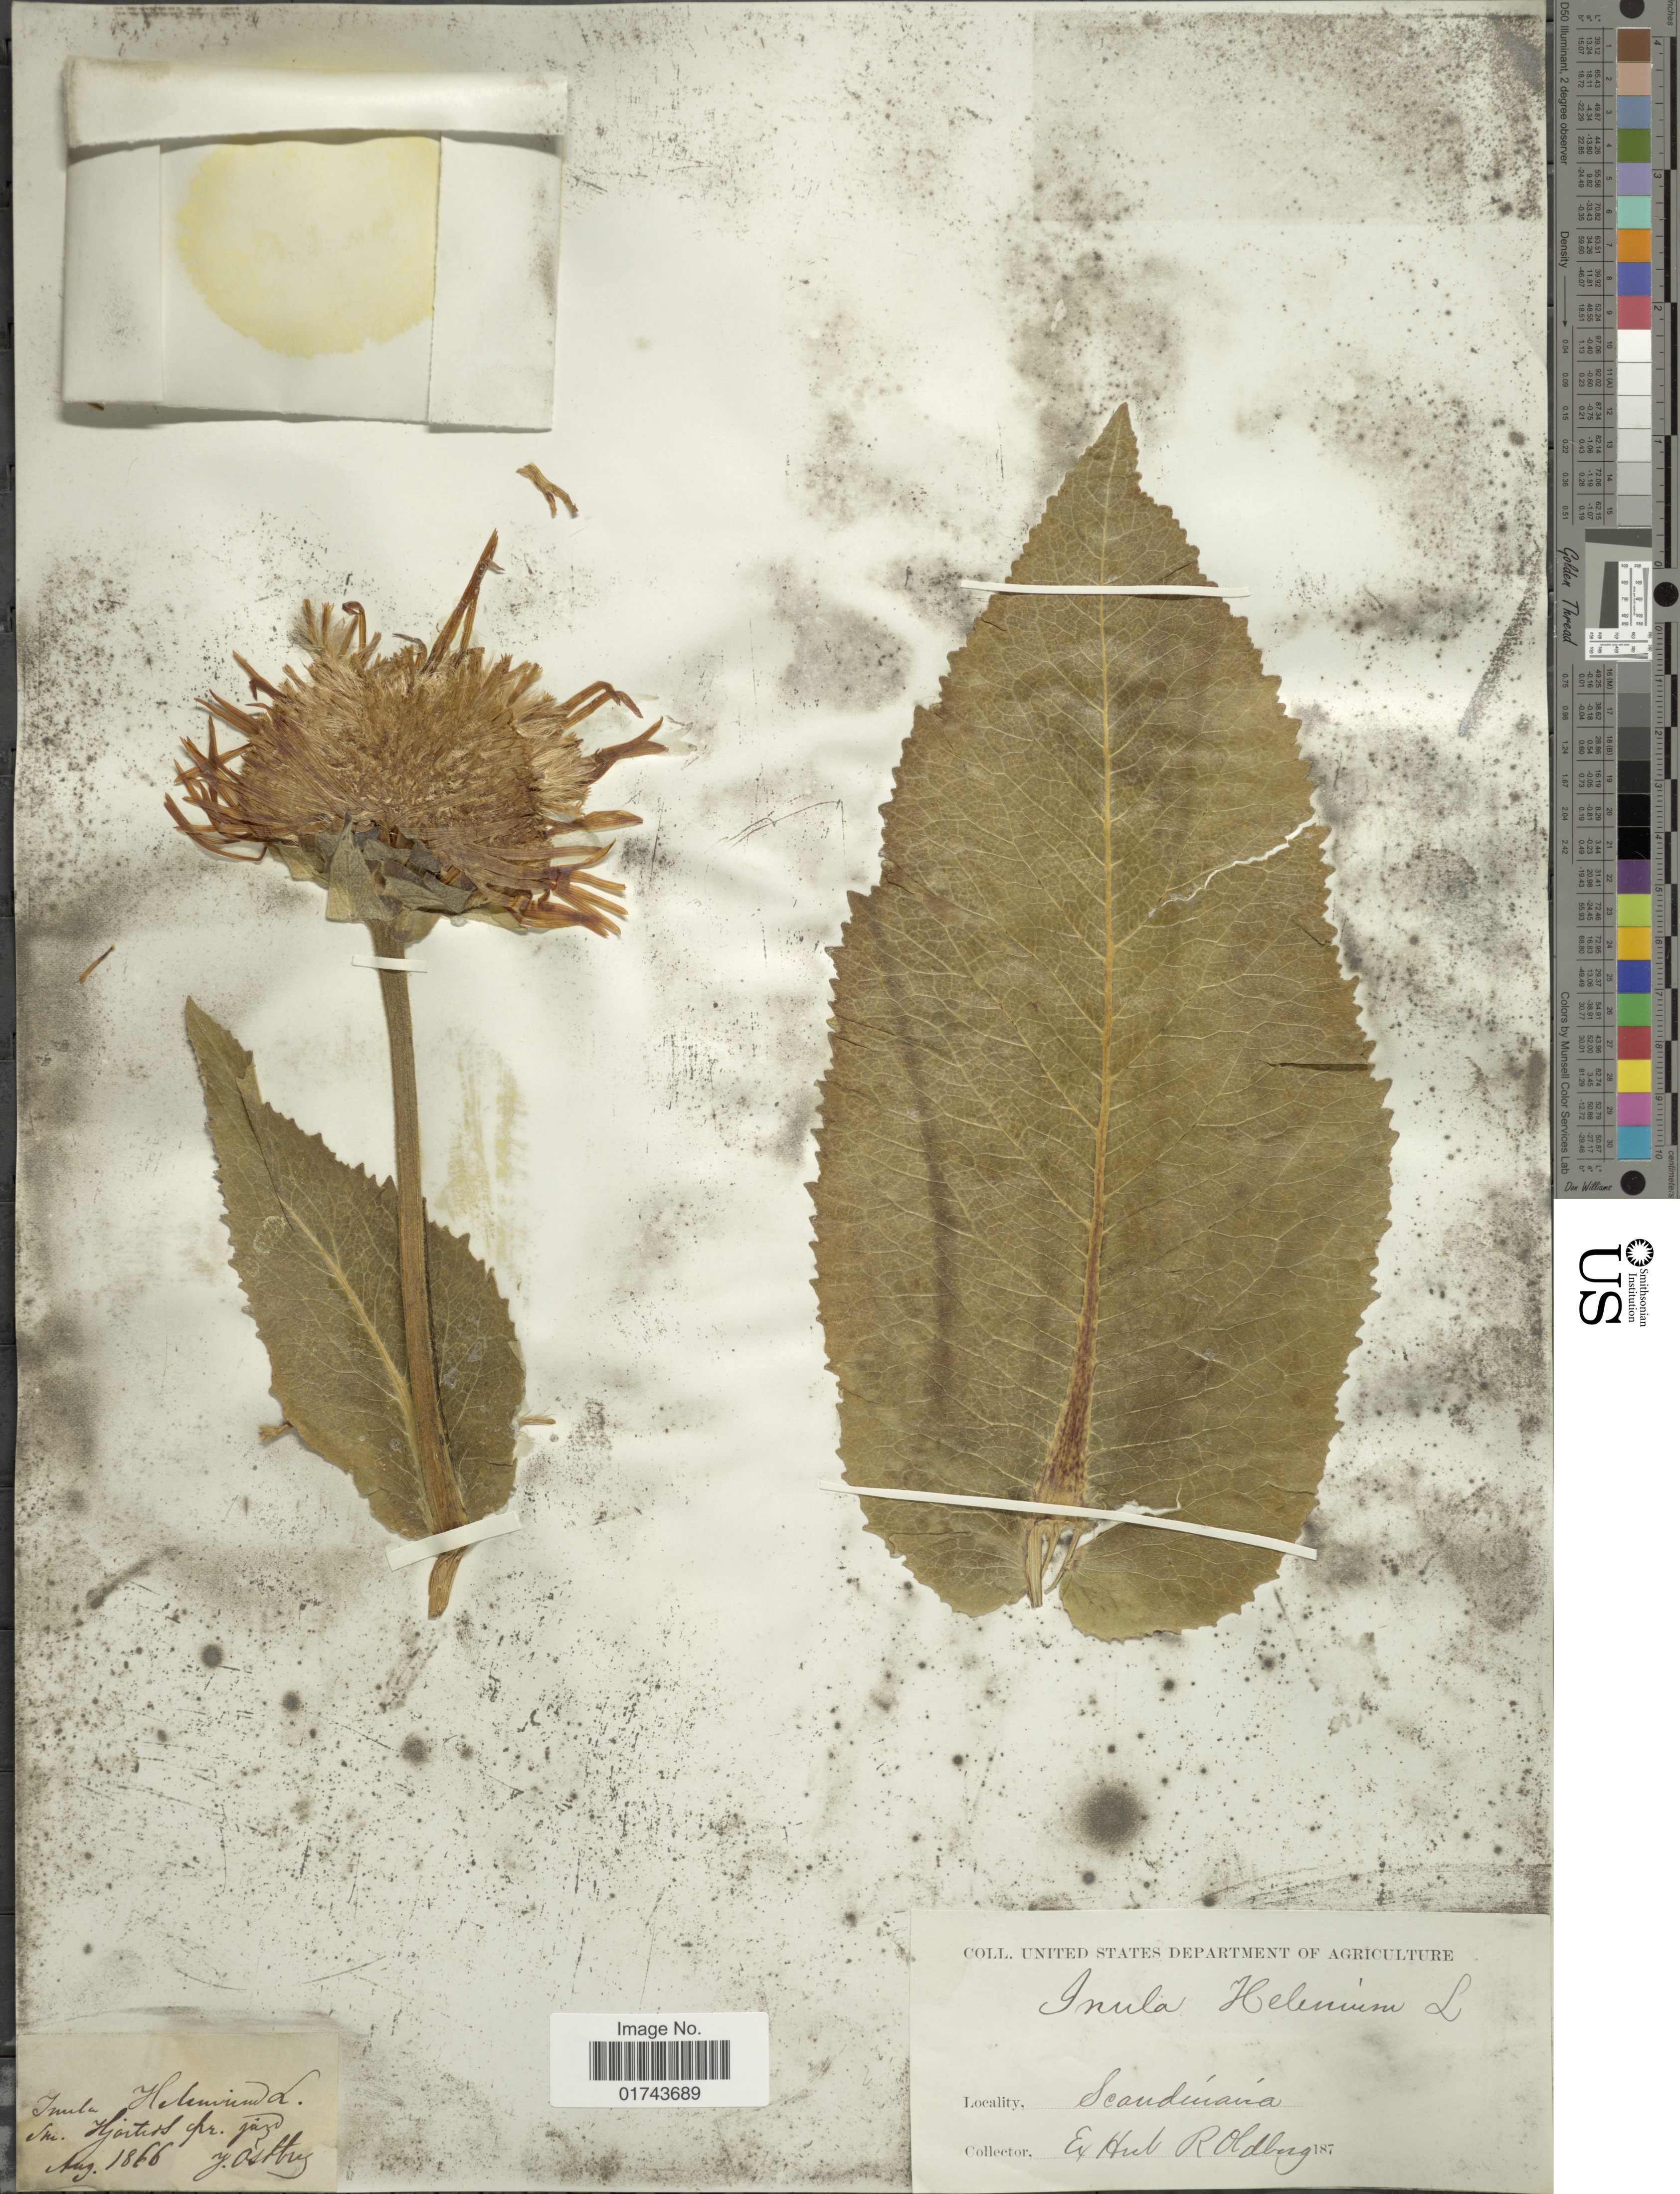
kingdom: Plantae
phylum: Tracheophyta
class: Magnoliopsida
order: Asterales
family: Asteraceae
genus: Inula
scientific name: Inula helenium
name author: L.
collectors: ex herb. R. Oldberg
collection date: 1866-08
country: Sweden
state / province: Kalmar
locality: Scandinavia